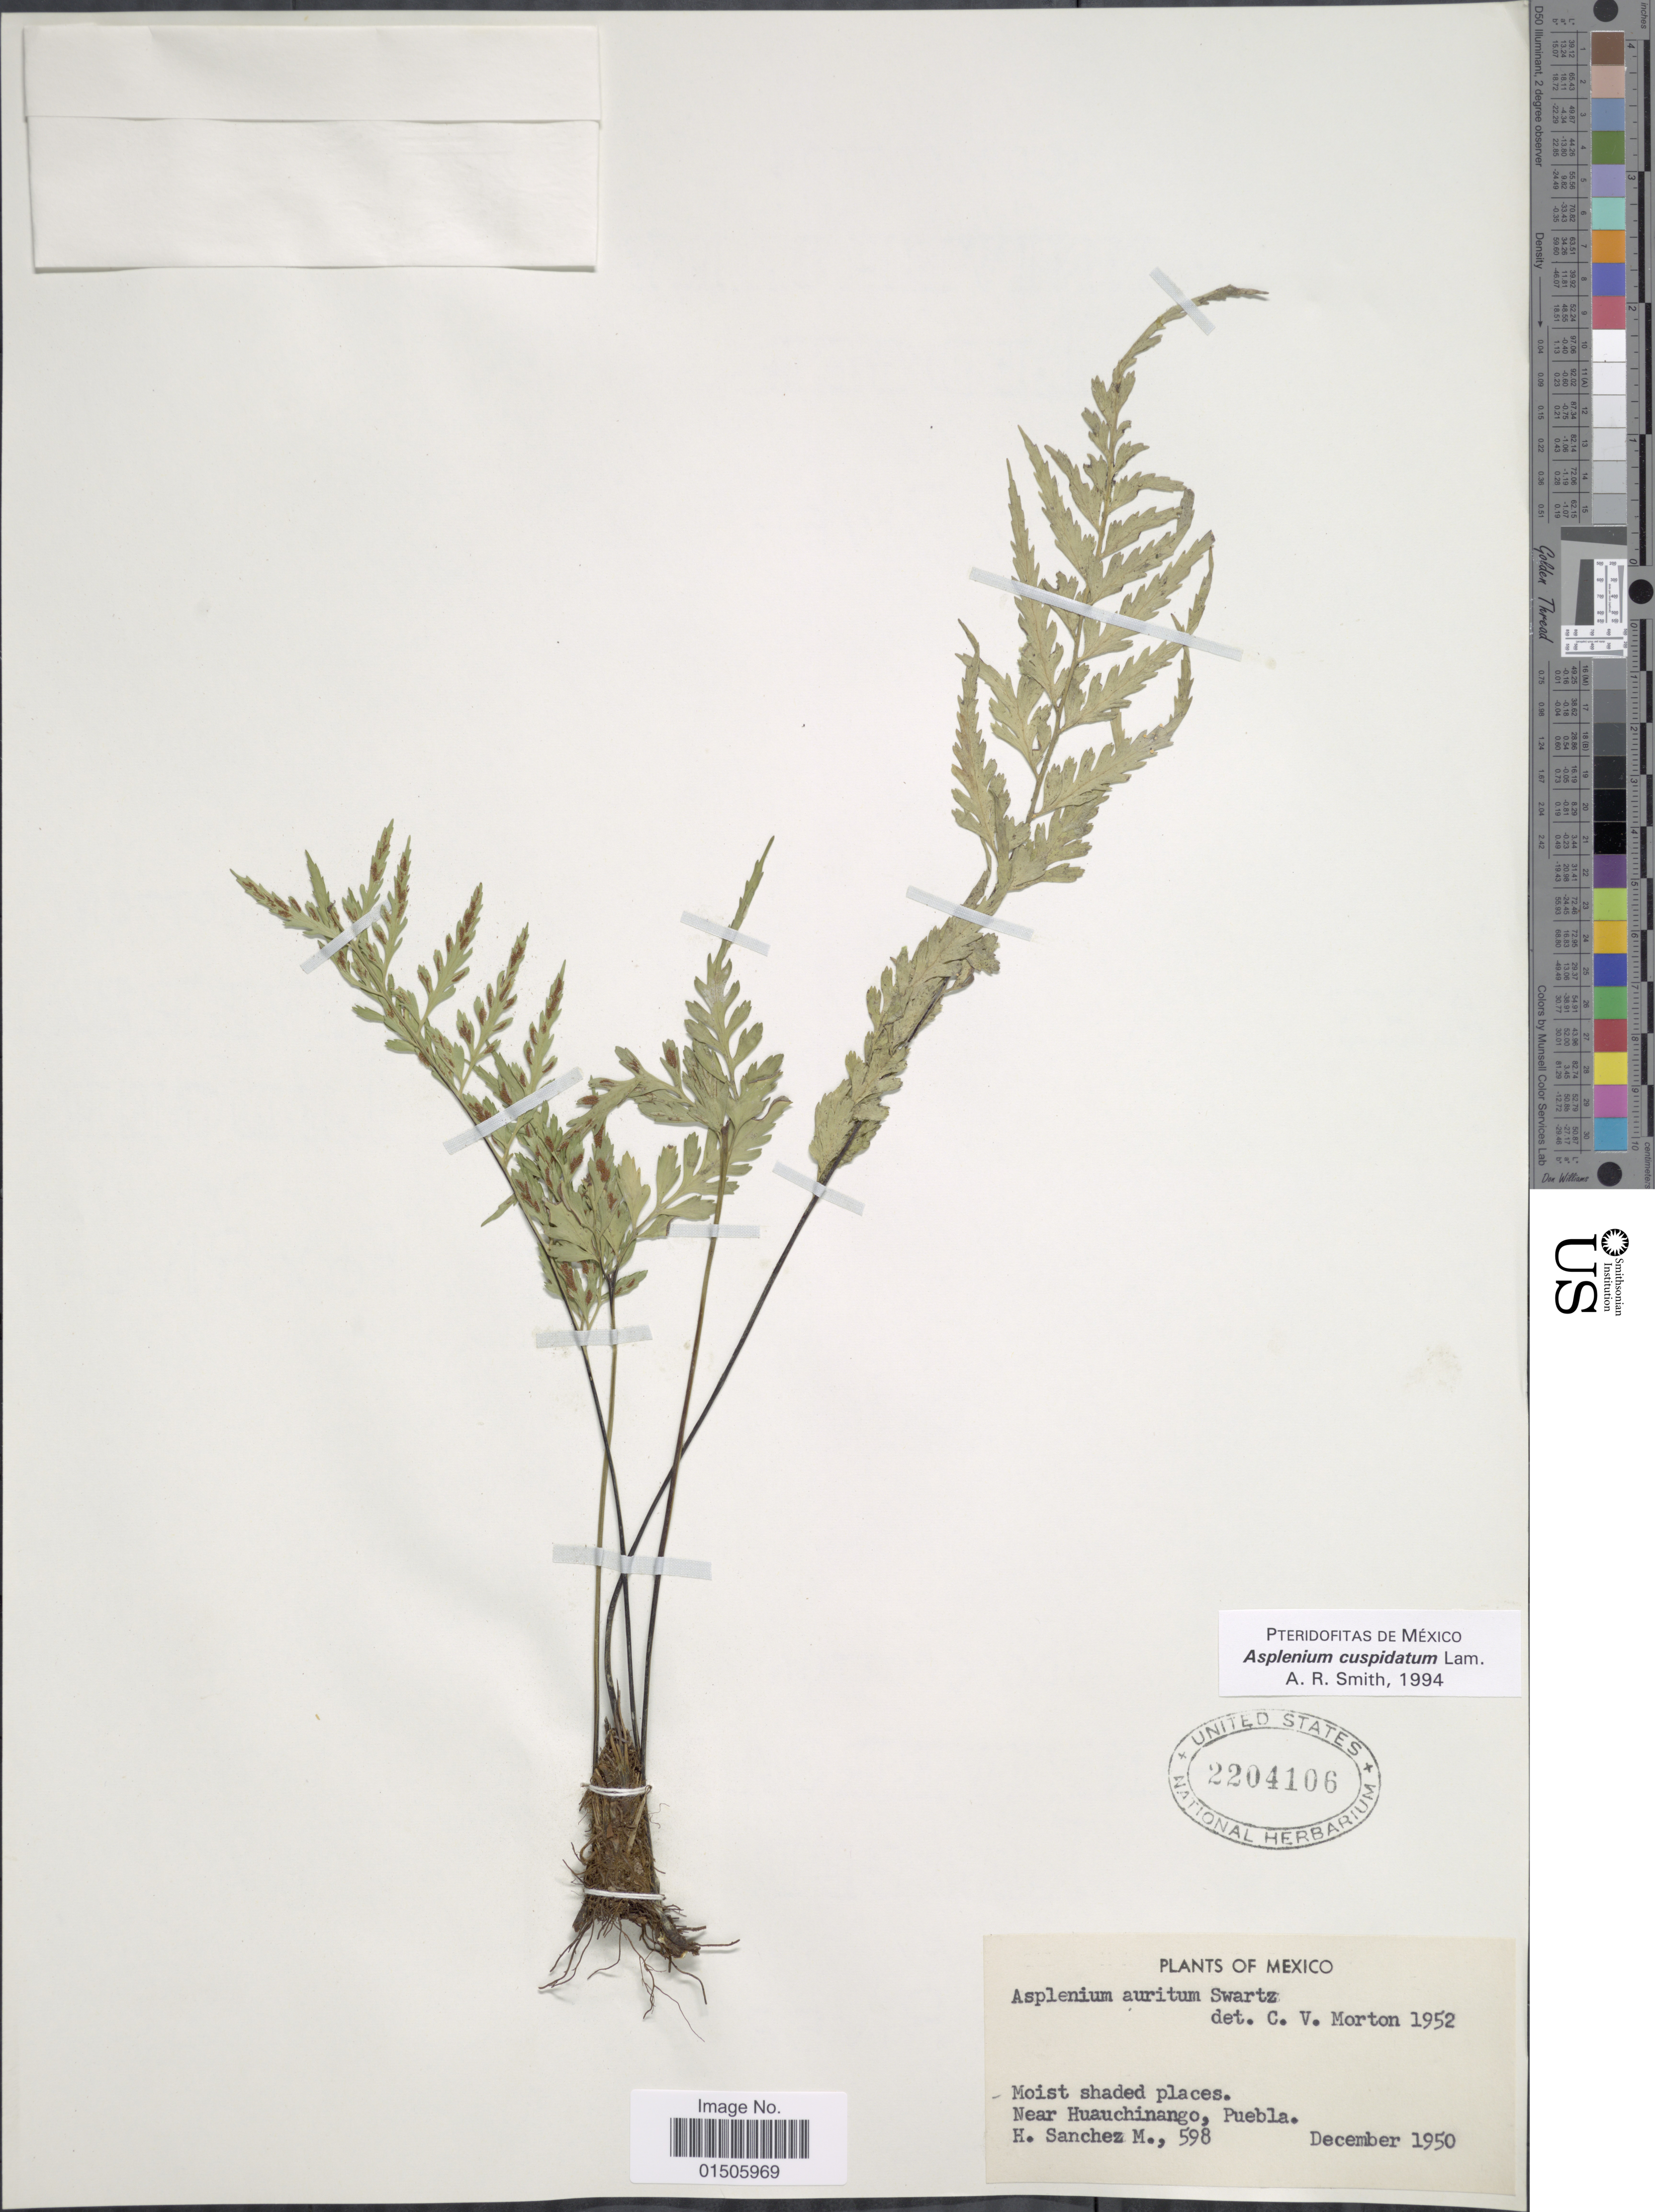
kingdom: Plantae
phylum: Tracheophyta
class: Polypodiopsida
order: Polypodiales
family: Aspleniaceae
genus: Asplenium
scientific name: Asplenium cuspidatum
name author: Lam.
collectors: H. Sánchez-Mejorada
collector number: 598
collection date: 1950-12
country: Mexico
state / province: Puebla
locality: Moist shaded places, near Huauchinango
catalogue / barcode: US 2204106